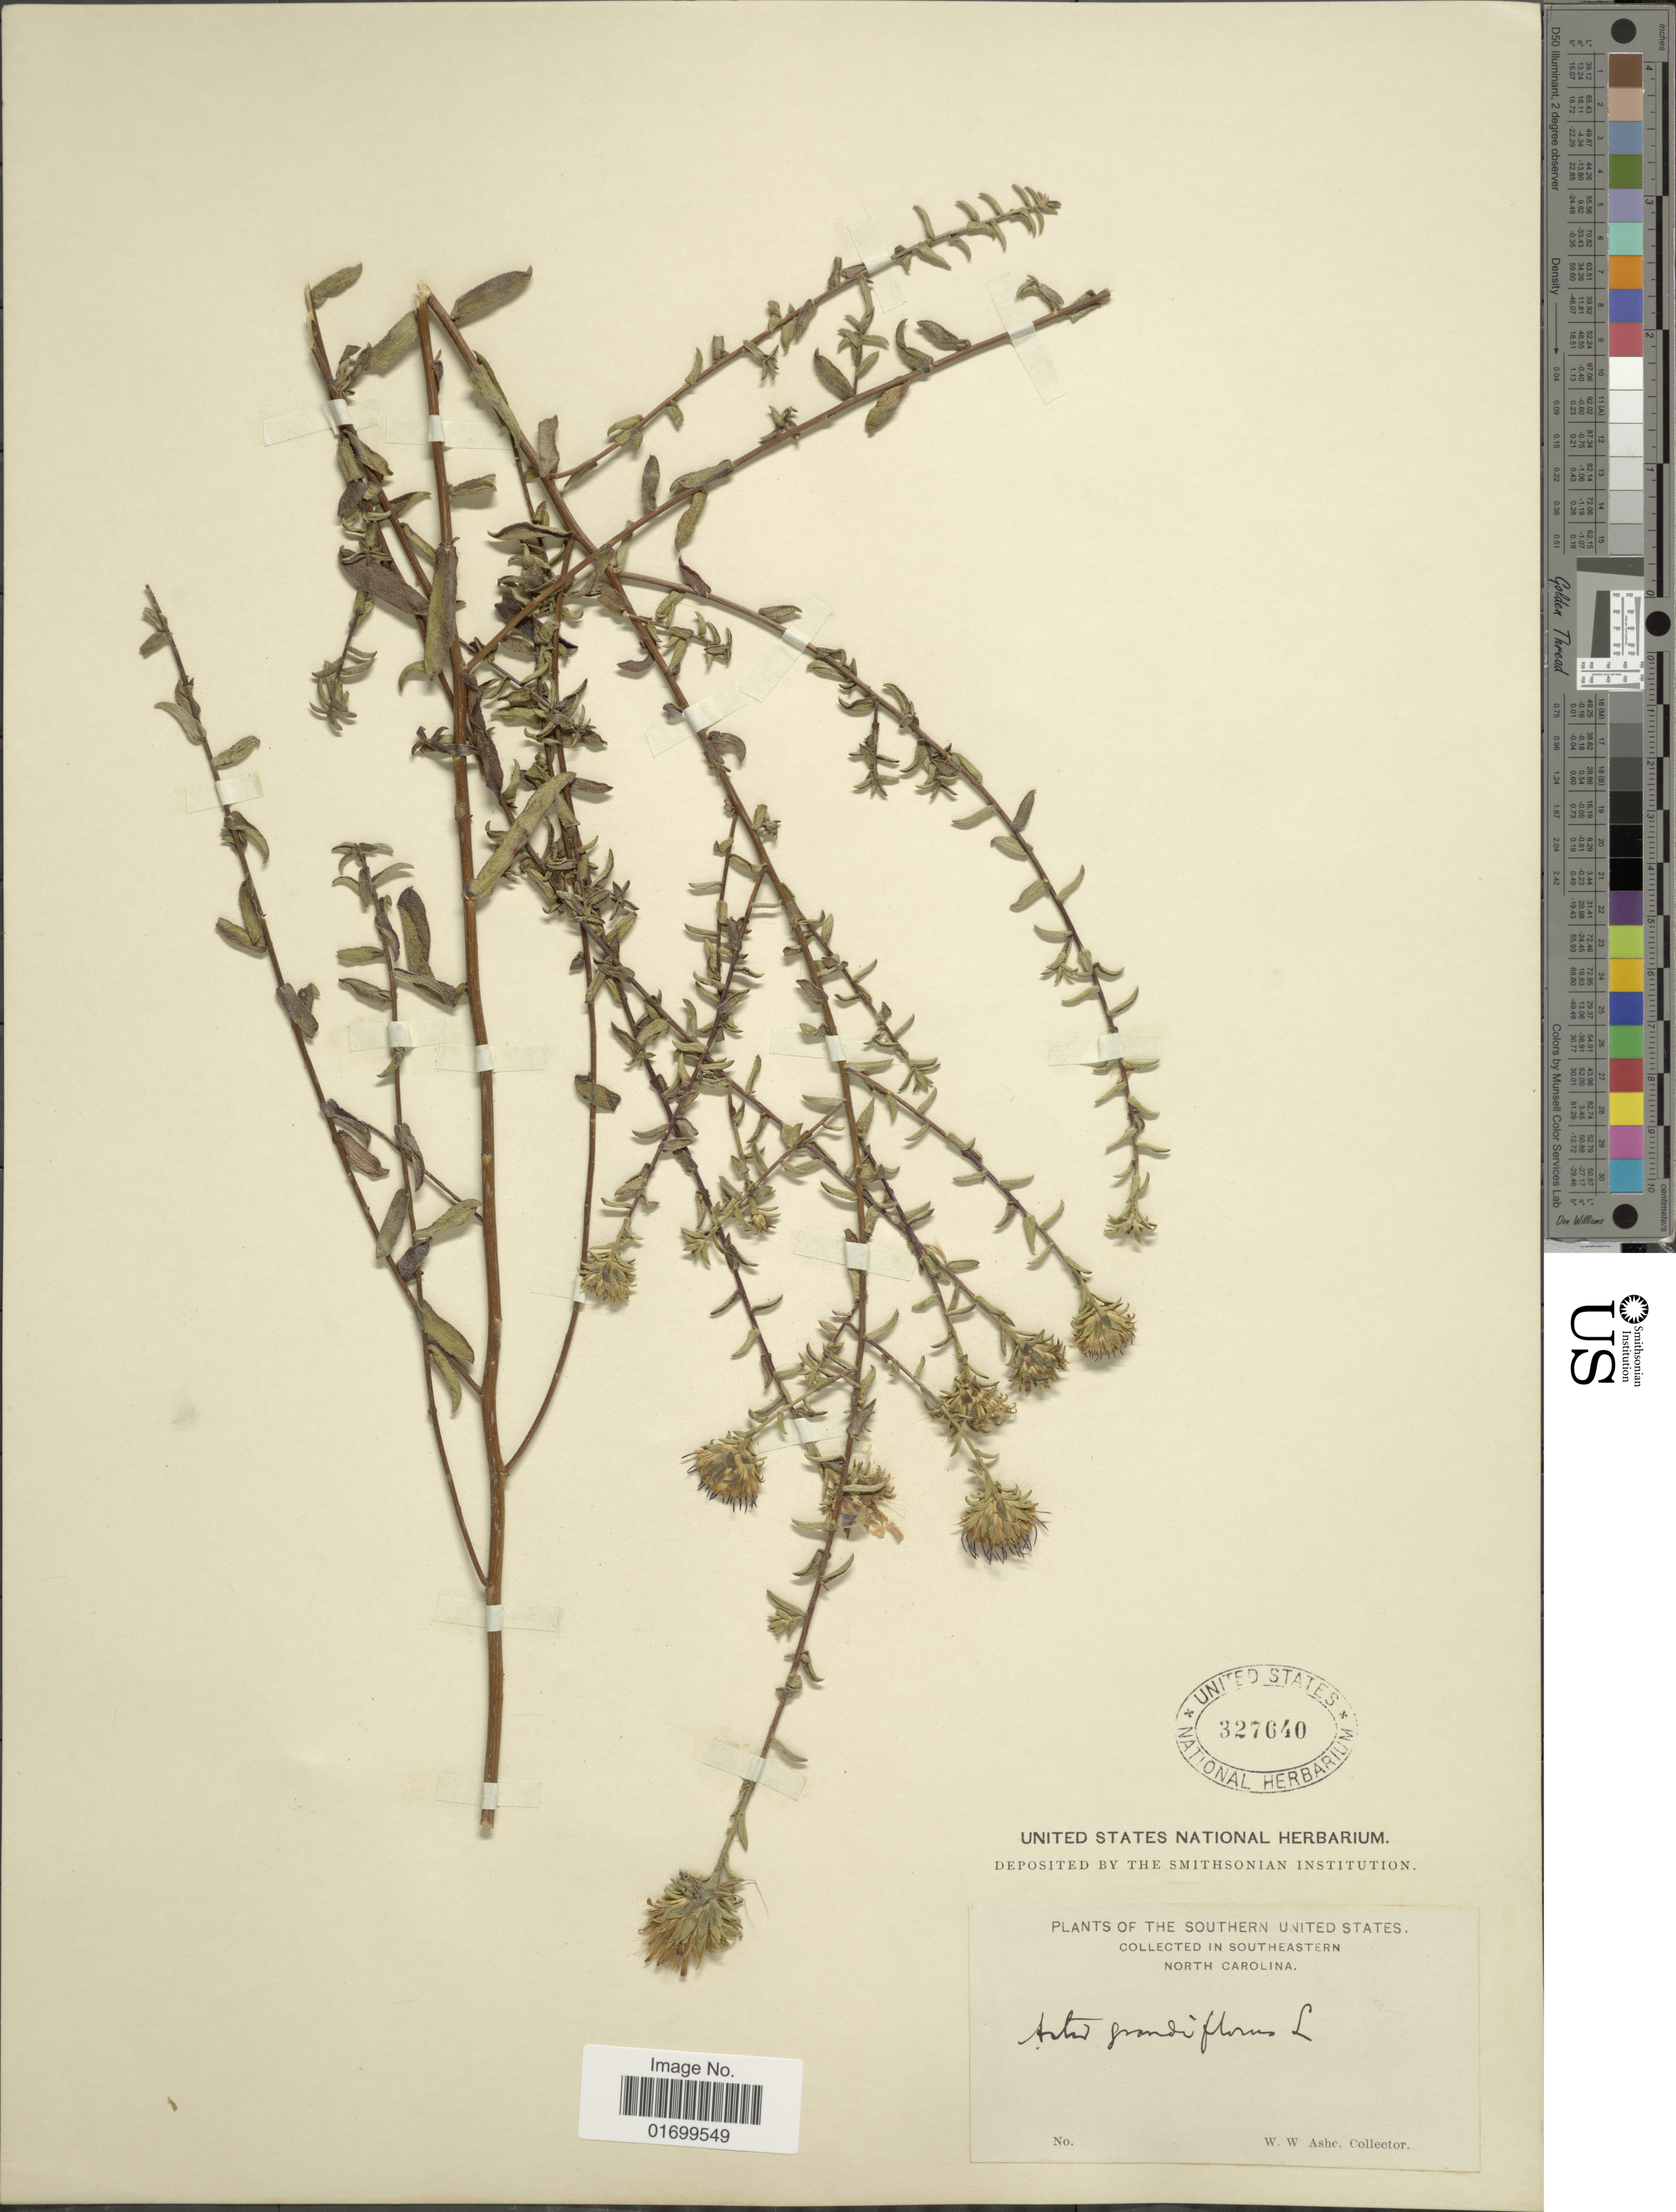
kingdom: Plantae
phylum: Tracheophyta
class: Magnoliopsida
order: Asterales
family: Asteraceae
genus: Symphyotrichum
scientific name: Symphyotrichum grandiflorum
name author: (L.) G.L. Nesom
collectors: W. W. Ashe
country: United States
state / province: North Carolina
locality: Southeastern North Carolina.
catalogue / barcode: US 327640